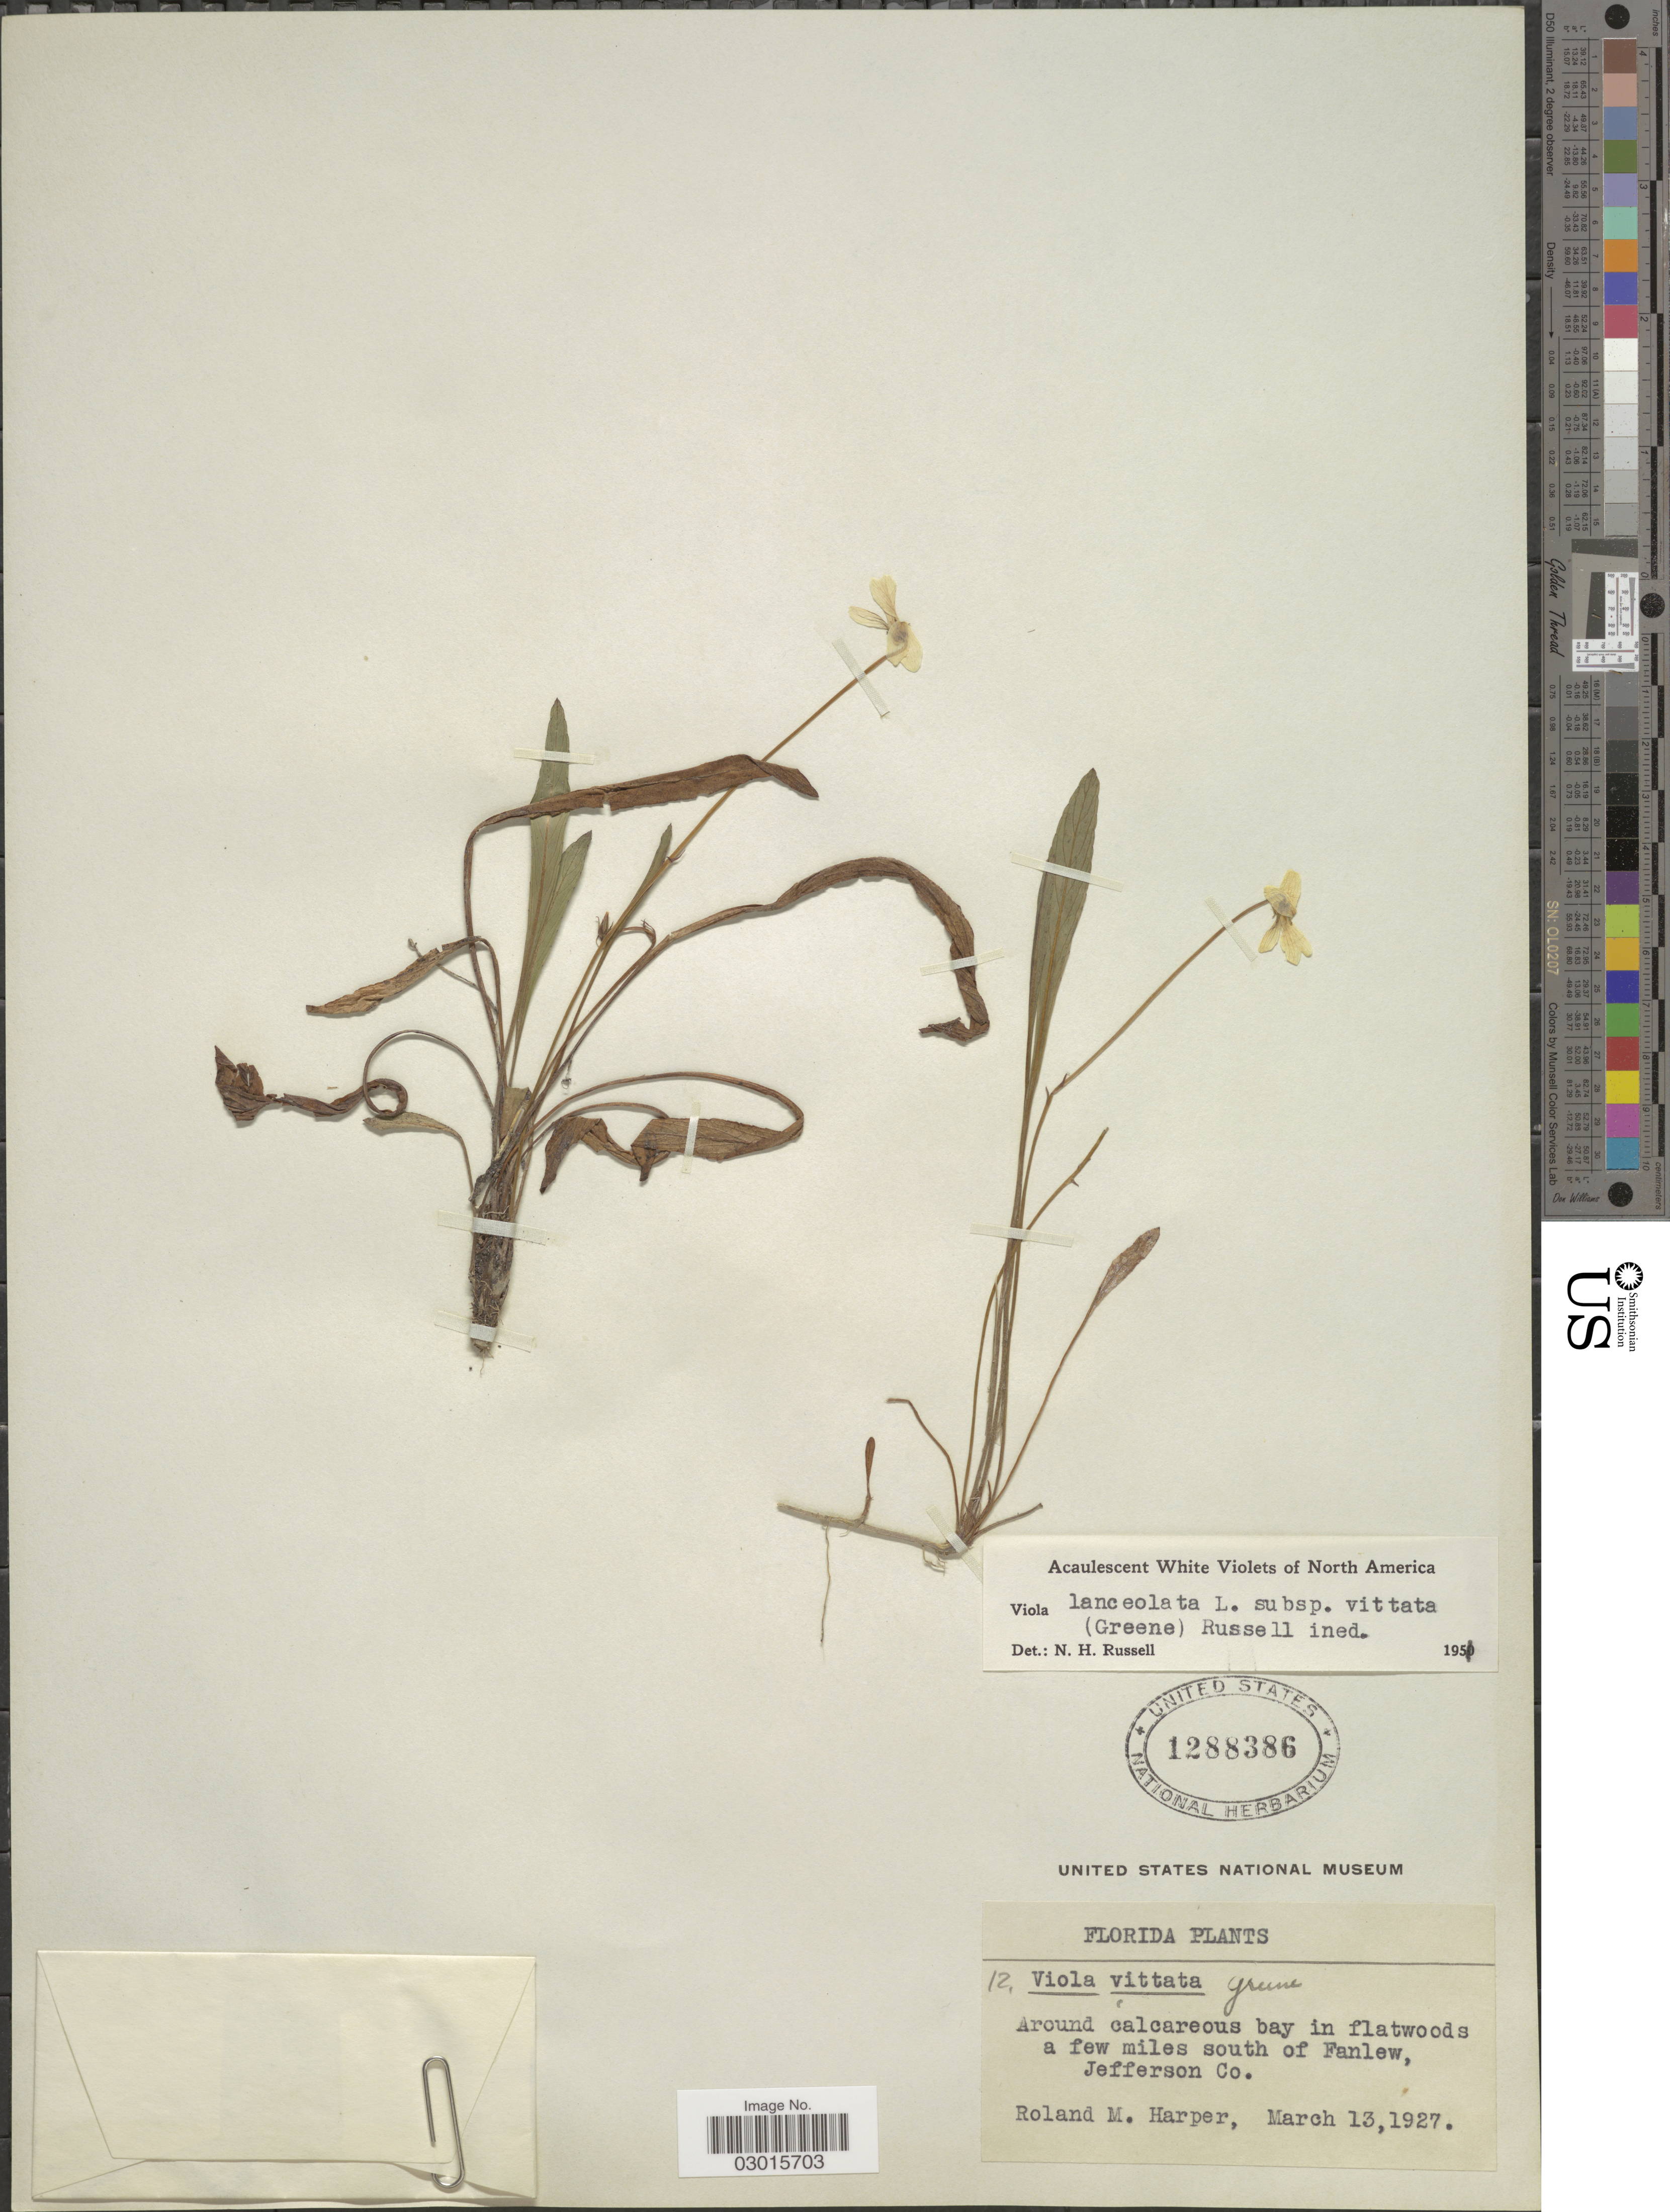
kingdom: Plantae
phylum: Tracheophyta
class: Magnoliopsida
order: Malpighiales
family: Violaceae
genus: Viola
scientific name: Viola lanceolata subsp. vittata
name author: (Greene) N. H. Russell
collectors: R. M. Harper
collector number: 12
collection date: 1927-03-13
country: United States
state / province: Florida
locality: A few miles south of Fanlew, Jefferson Co.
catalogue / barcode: US 1288386